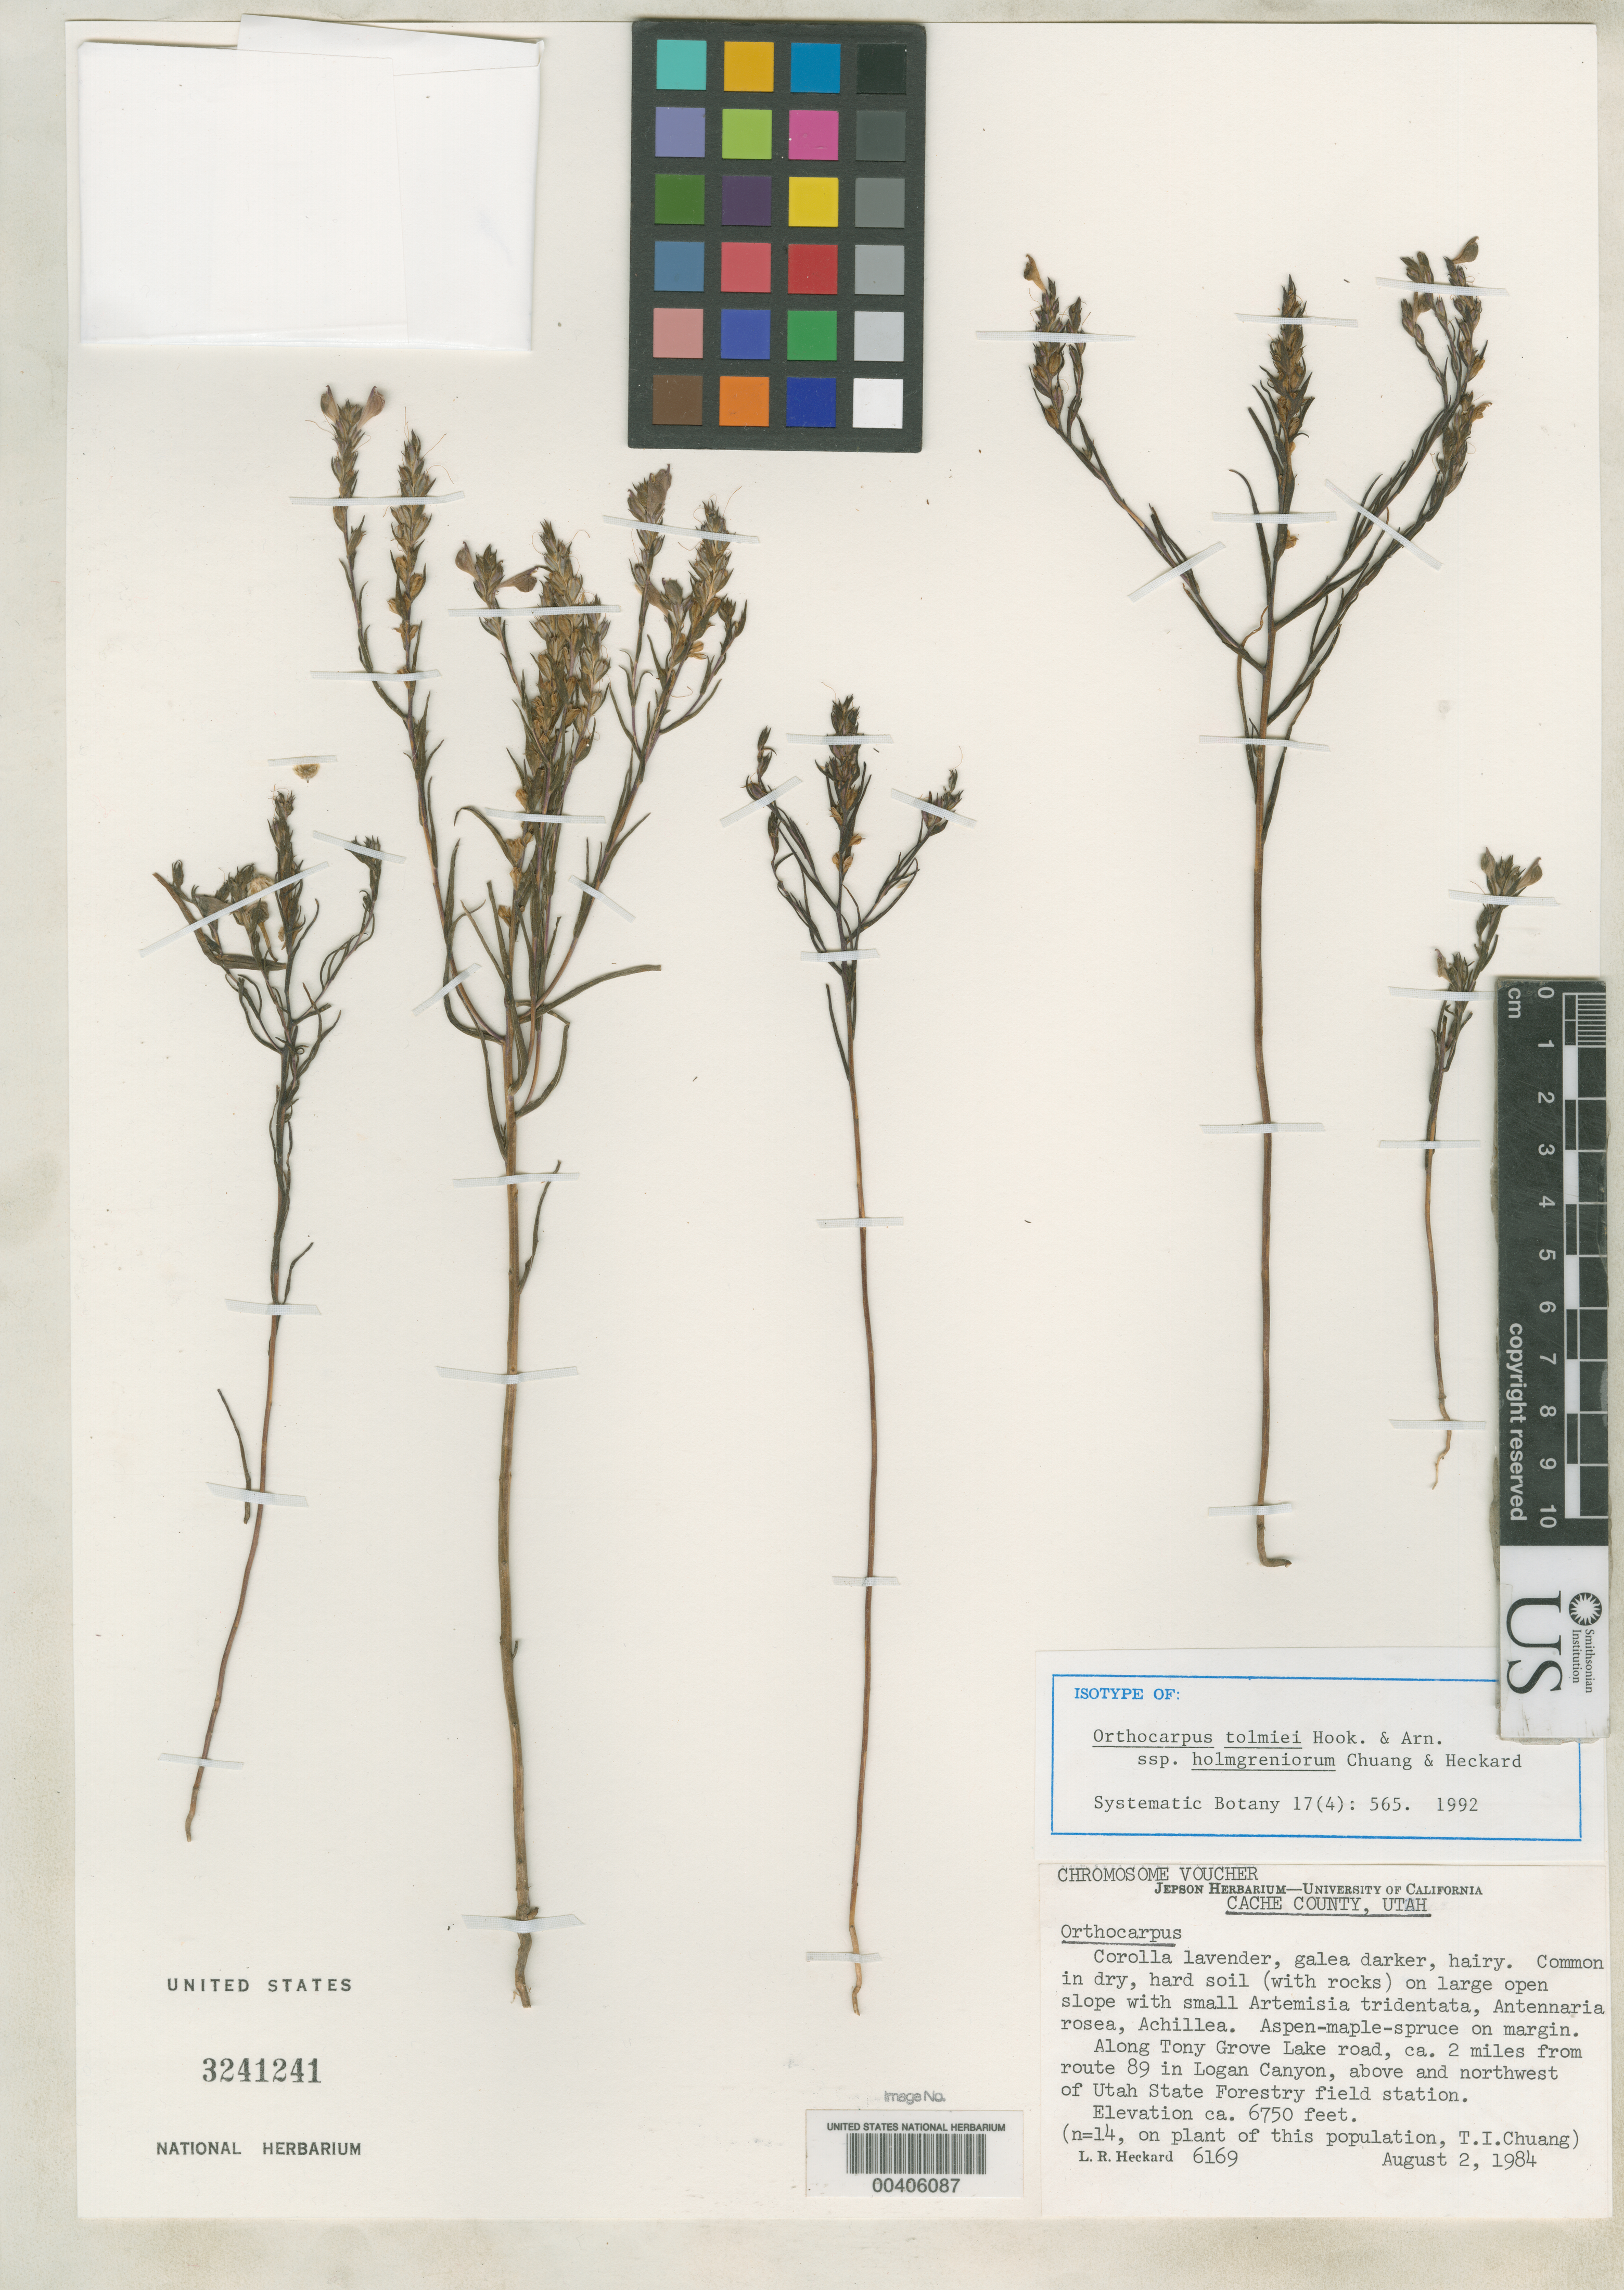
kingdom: Plantae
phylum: Tracheophyta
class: Magnoliopsida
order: Lamiales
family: Orobanchaceae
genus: Orthocarpus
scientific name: Orthocarpus tolmiei subsp. holmgreniorum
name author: T.I. Chuang & Heckard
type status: Isotype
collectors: L. R. Heckard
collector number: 6169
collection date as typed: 02 Aug 1984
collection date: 1984-08-02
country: United States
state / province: Utah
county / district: Cache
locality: Along Tony Grove Lake road, ca 2 mi from route 89 in Logan Canyon, above & NW of Utah state forestry field station.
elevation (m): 2057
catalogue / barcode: US 3241241